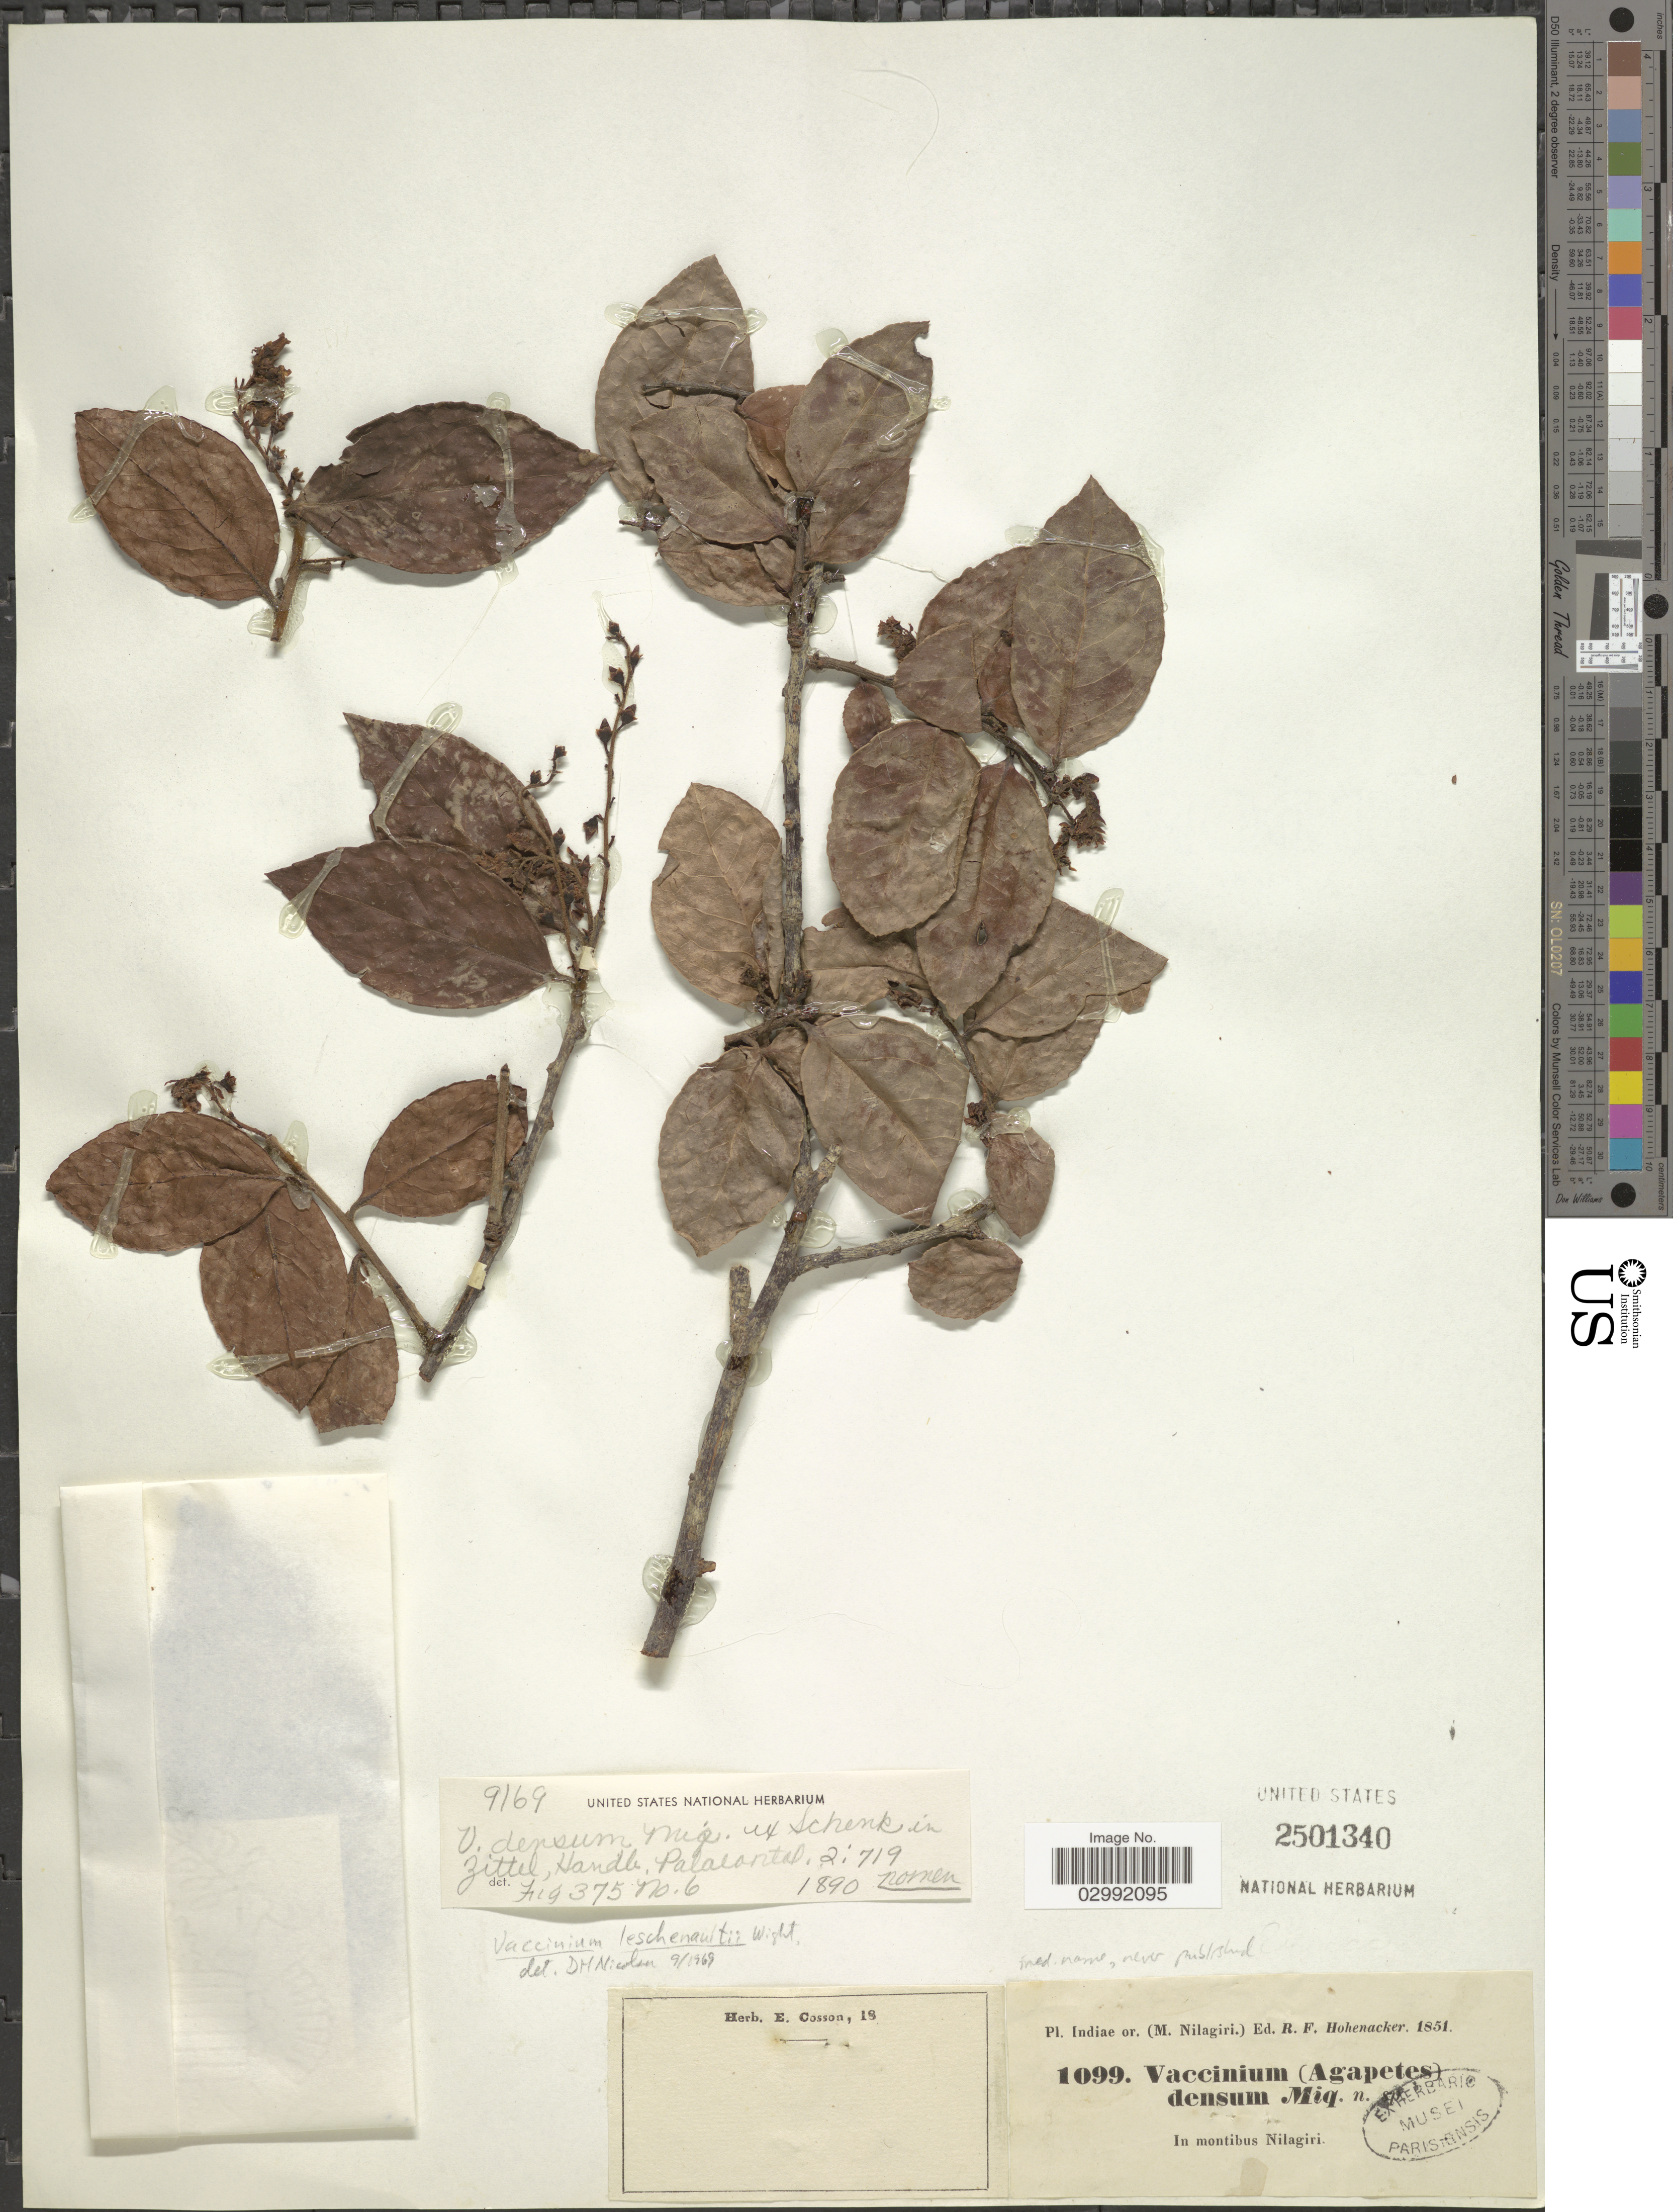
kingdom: Plantae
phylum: Tracheophyta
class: Magnoliopsida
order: Ericales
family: Ericaceae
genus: Vaccinium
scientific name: Vaccinium leschenaultii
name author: Wight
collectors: R. F. Hohenacker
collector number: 1099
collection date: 1851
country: India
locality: Indiae or. (M. Nilagiri), In montibus Nilagiri.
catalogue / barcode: US 2501340